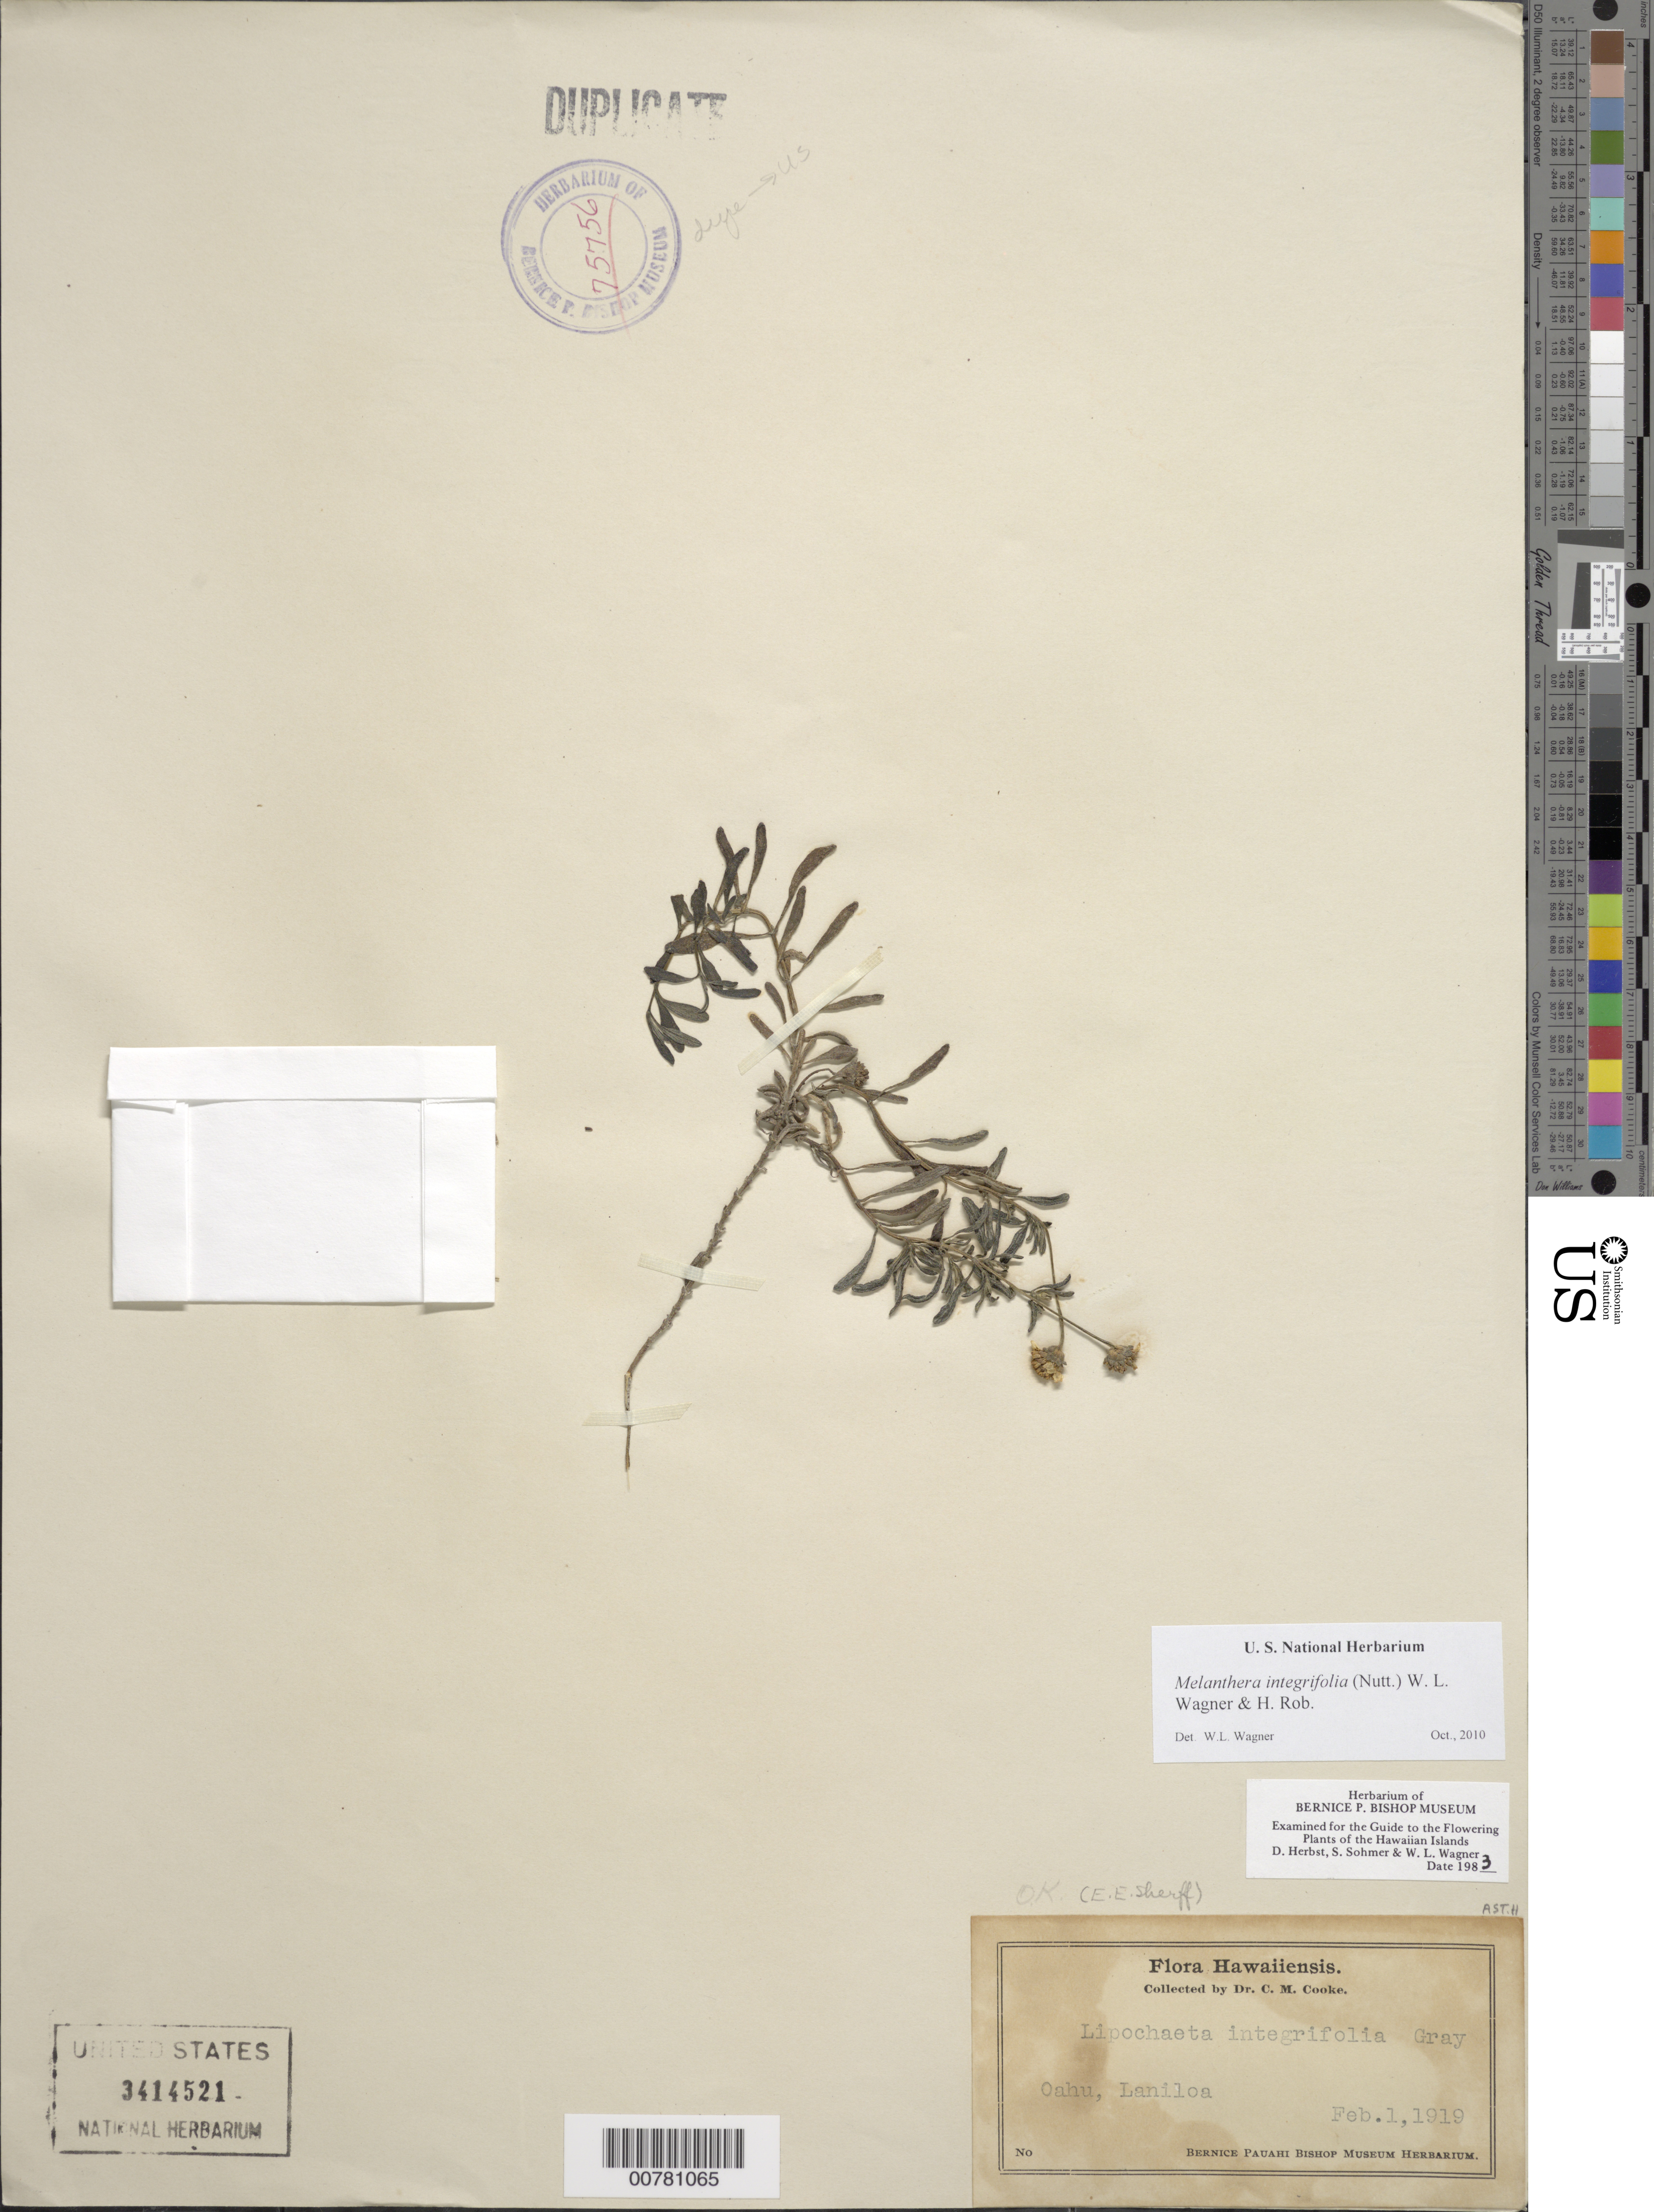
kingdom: Plantae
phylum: Tracheophyta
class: Magnoliopsida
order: Asterales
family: Asteraceae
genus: Wollastonia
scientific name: Wollastonia integrifolia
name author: (Nutt.) Orchard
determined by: Wagner, W. L., (BOT), Smithsonian Institution - National Museum of Natural History (UNITED STATES)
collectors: C. M. Cooke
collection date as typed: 1 Feb 1919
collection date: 1919-02-01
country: United States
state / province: Hawaii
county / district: Honolulu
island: Oahu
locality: Laniloa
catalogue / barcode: US 3414521